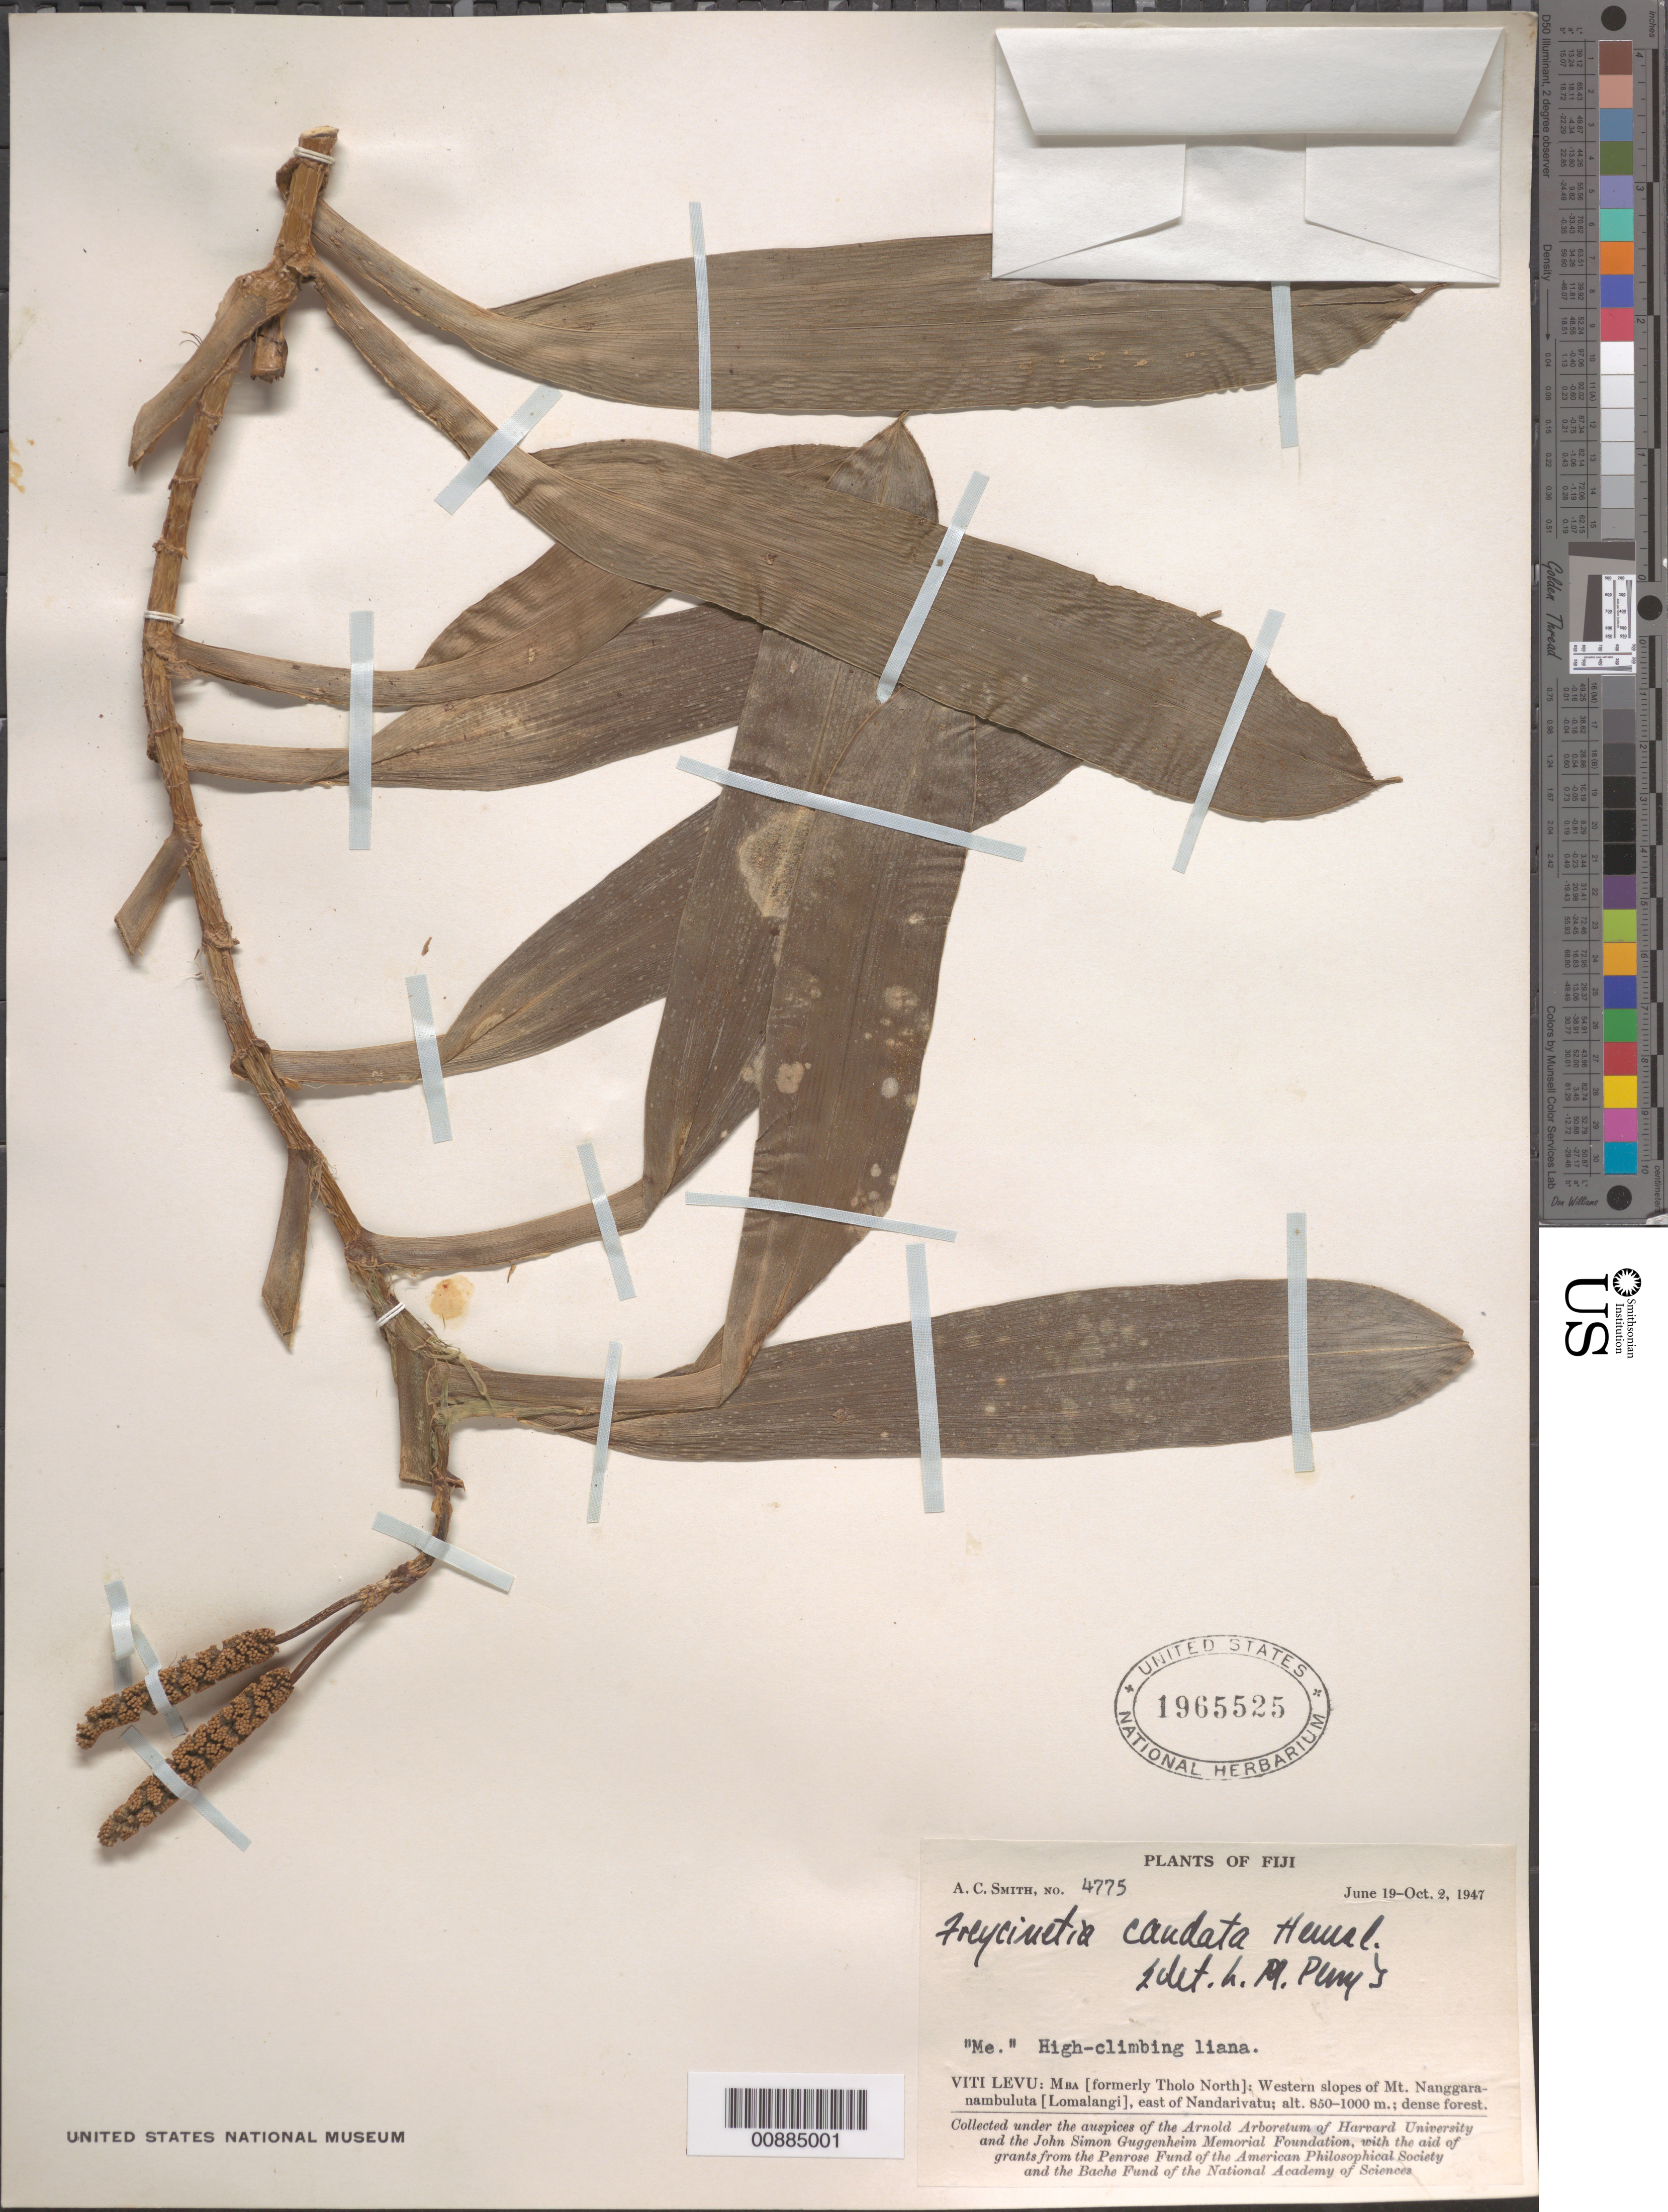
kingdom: Plantae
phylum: Tracheophyta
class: Liliopsida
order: Pandanales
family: Pandanaceae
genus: Freycinetia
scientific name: Freycinetia caudata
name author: Hemsl.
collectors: C. A. Smith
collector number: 4775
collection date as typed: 19 Jun 1947 to 02 Oct 1947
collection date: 1947-06-19/1947-10-02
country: Fiji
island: Viti Levu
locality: Western slopes of Mt. Nanggaranambuluta, Mba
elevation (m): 850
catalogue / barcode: US 1965525